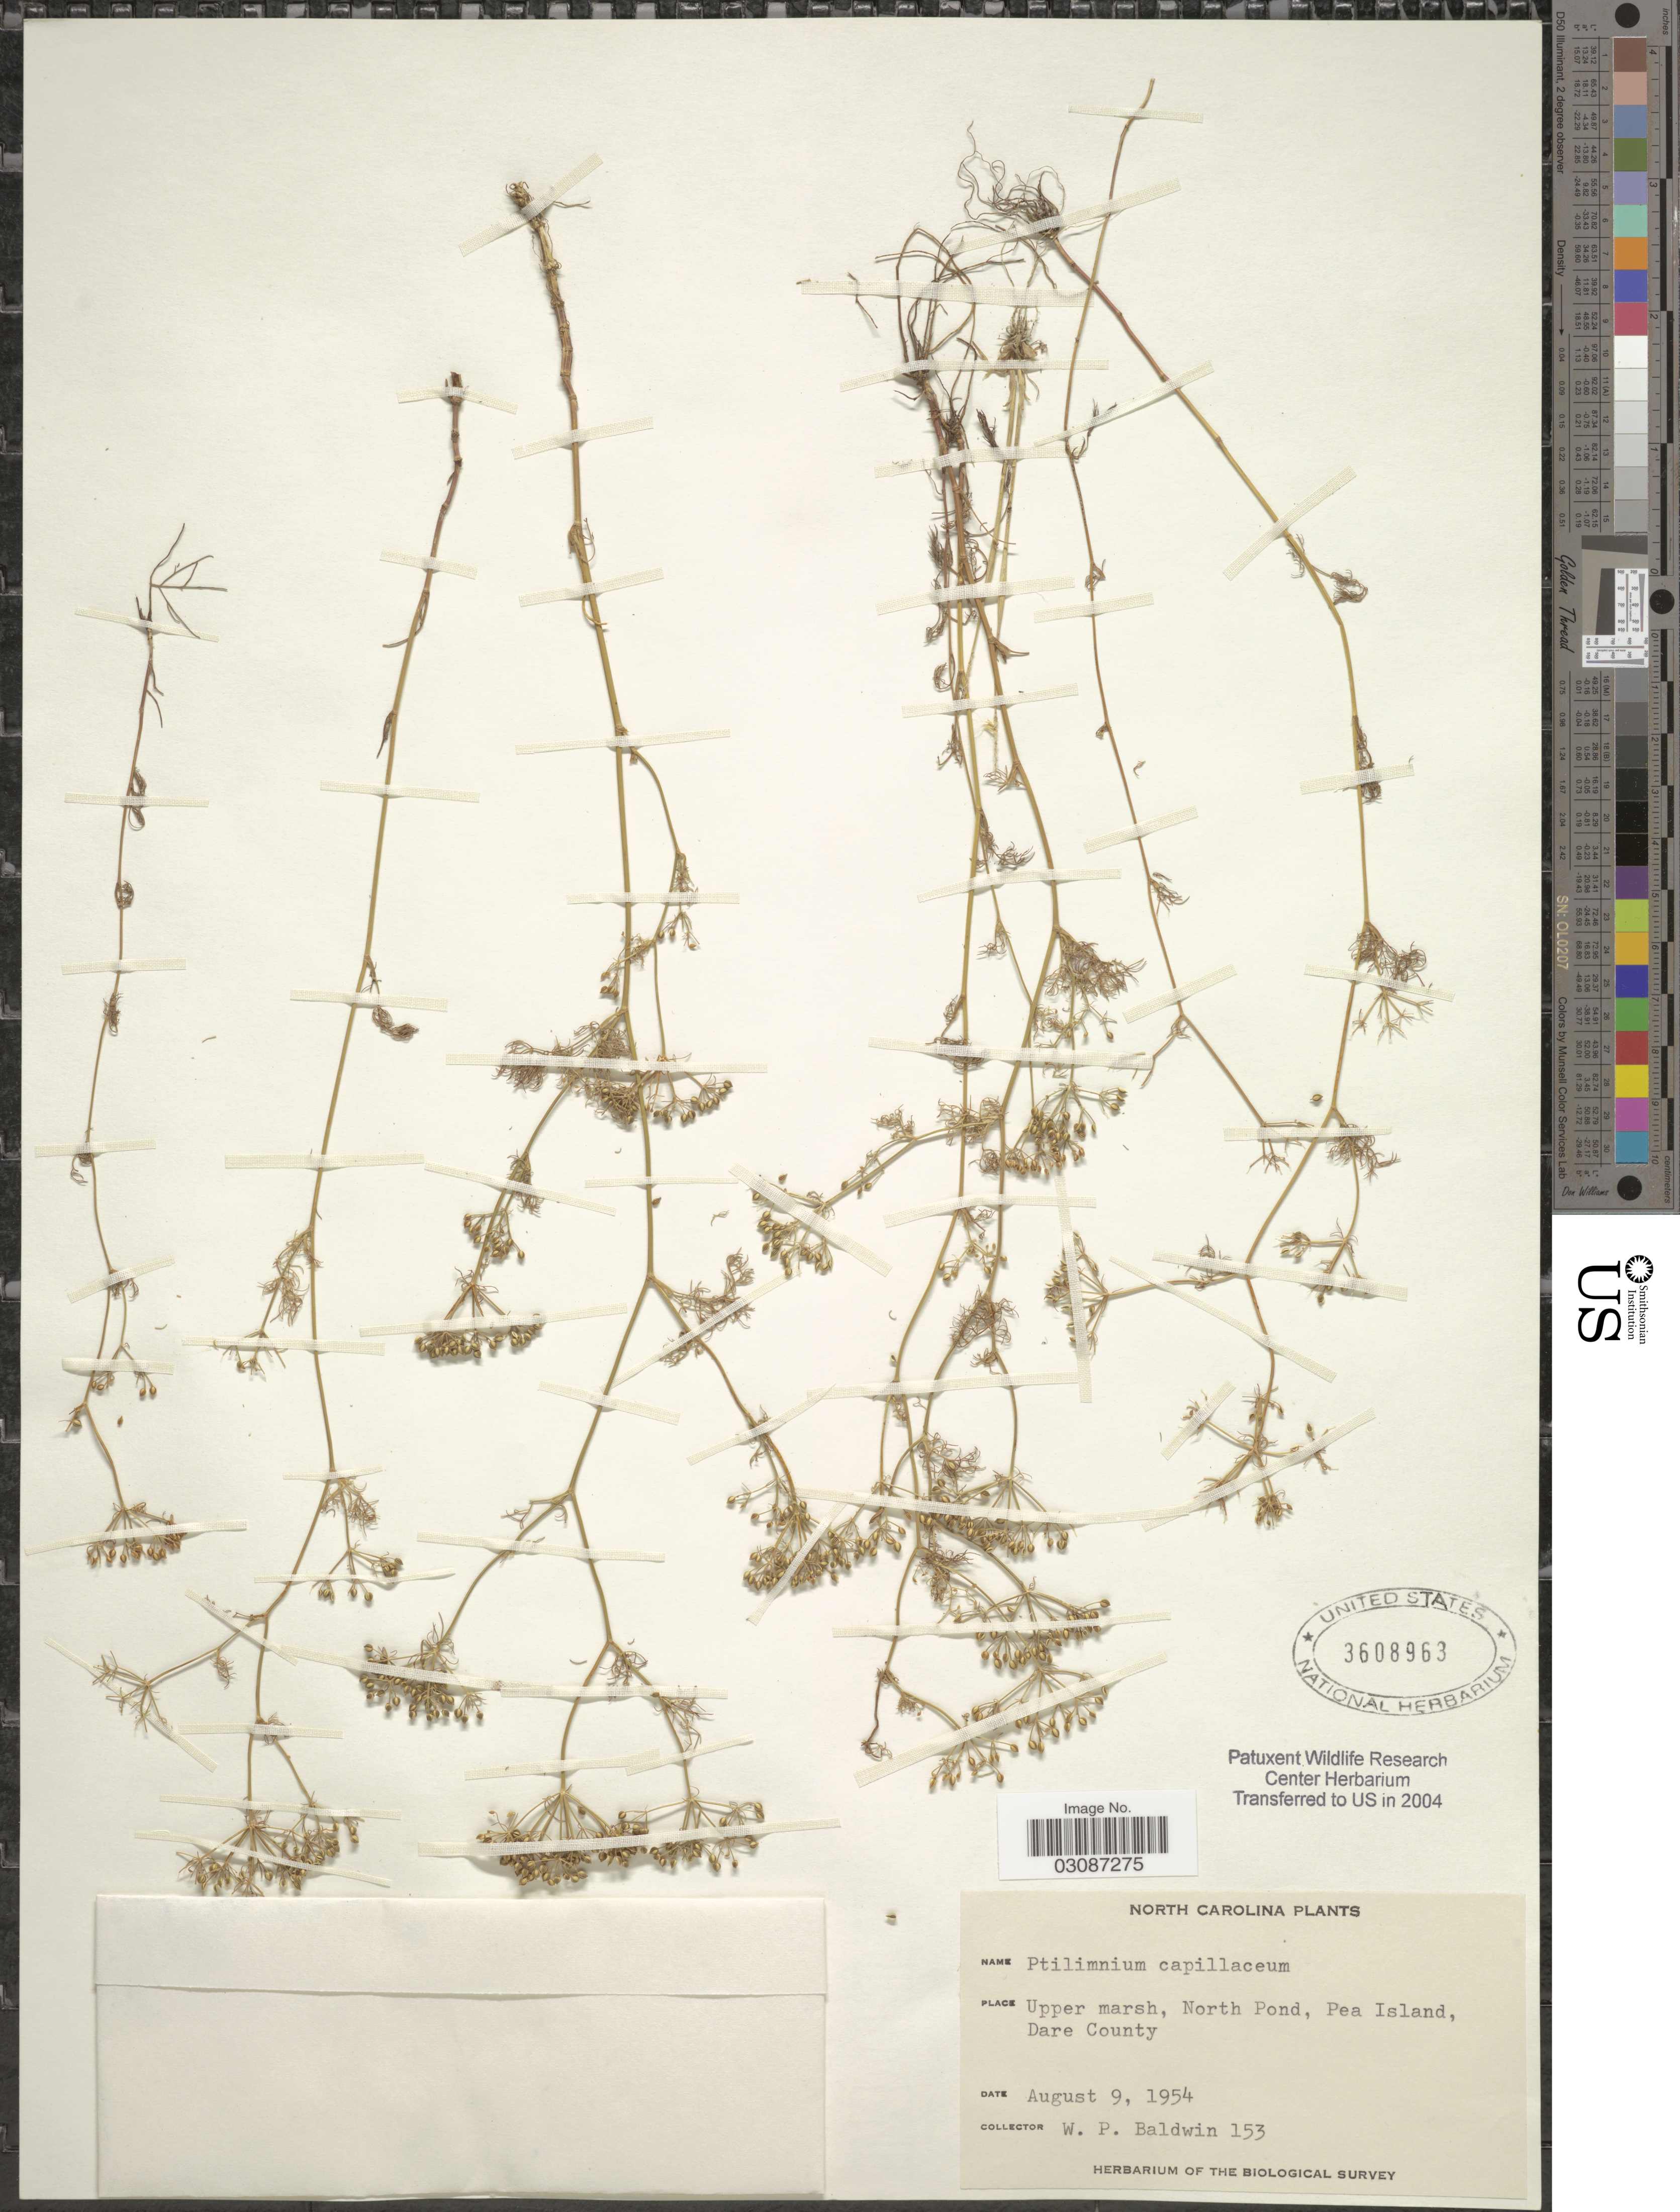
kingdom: Plantae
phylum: Tracheophyta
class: Magnoliopsida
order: Apiales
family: Apiaceae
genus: Ptilimnium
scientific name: Ptilimnium capillaceum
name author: (Michx.) Raf.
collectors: W. Baldwin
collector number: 153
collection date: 1954-08-09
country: United States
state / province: North Carolina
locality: Upper marsh, North Pond, Pea Island, Dare County.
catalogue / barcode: US 3608963